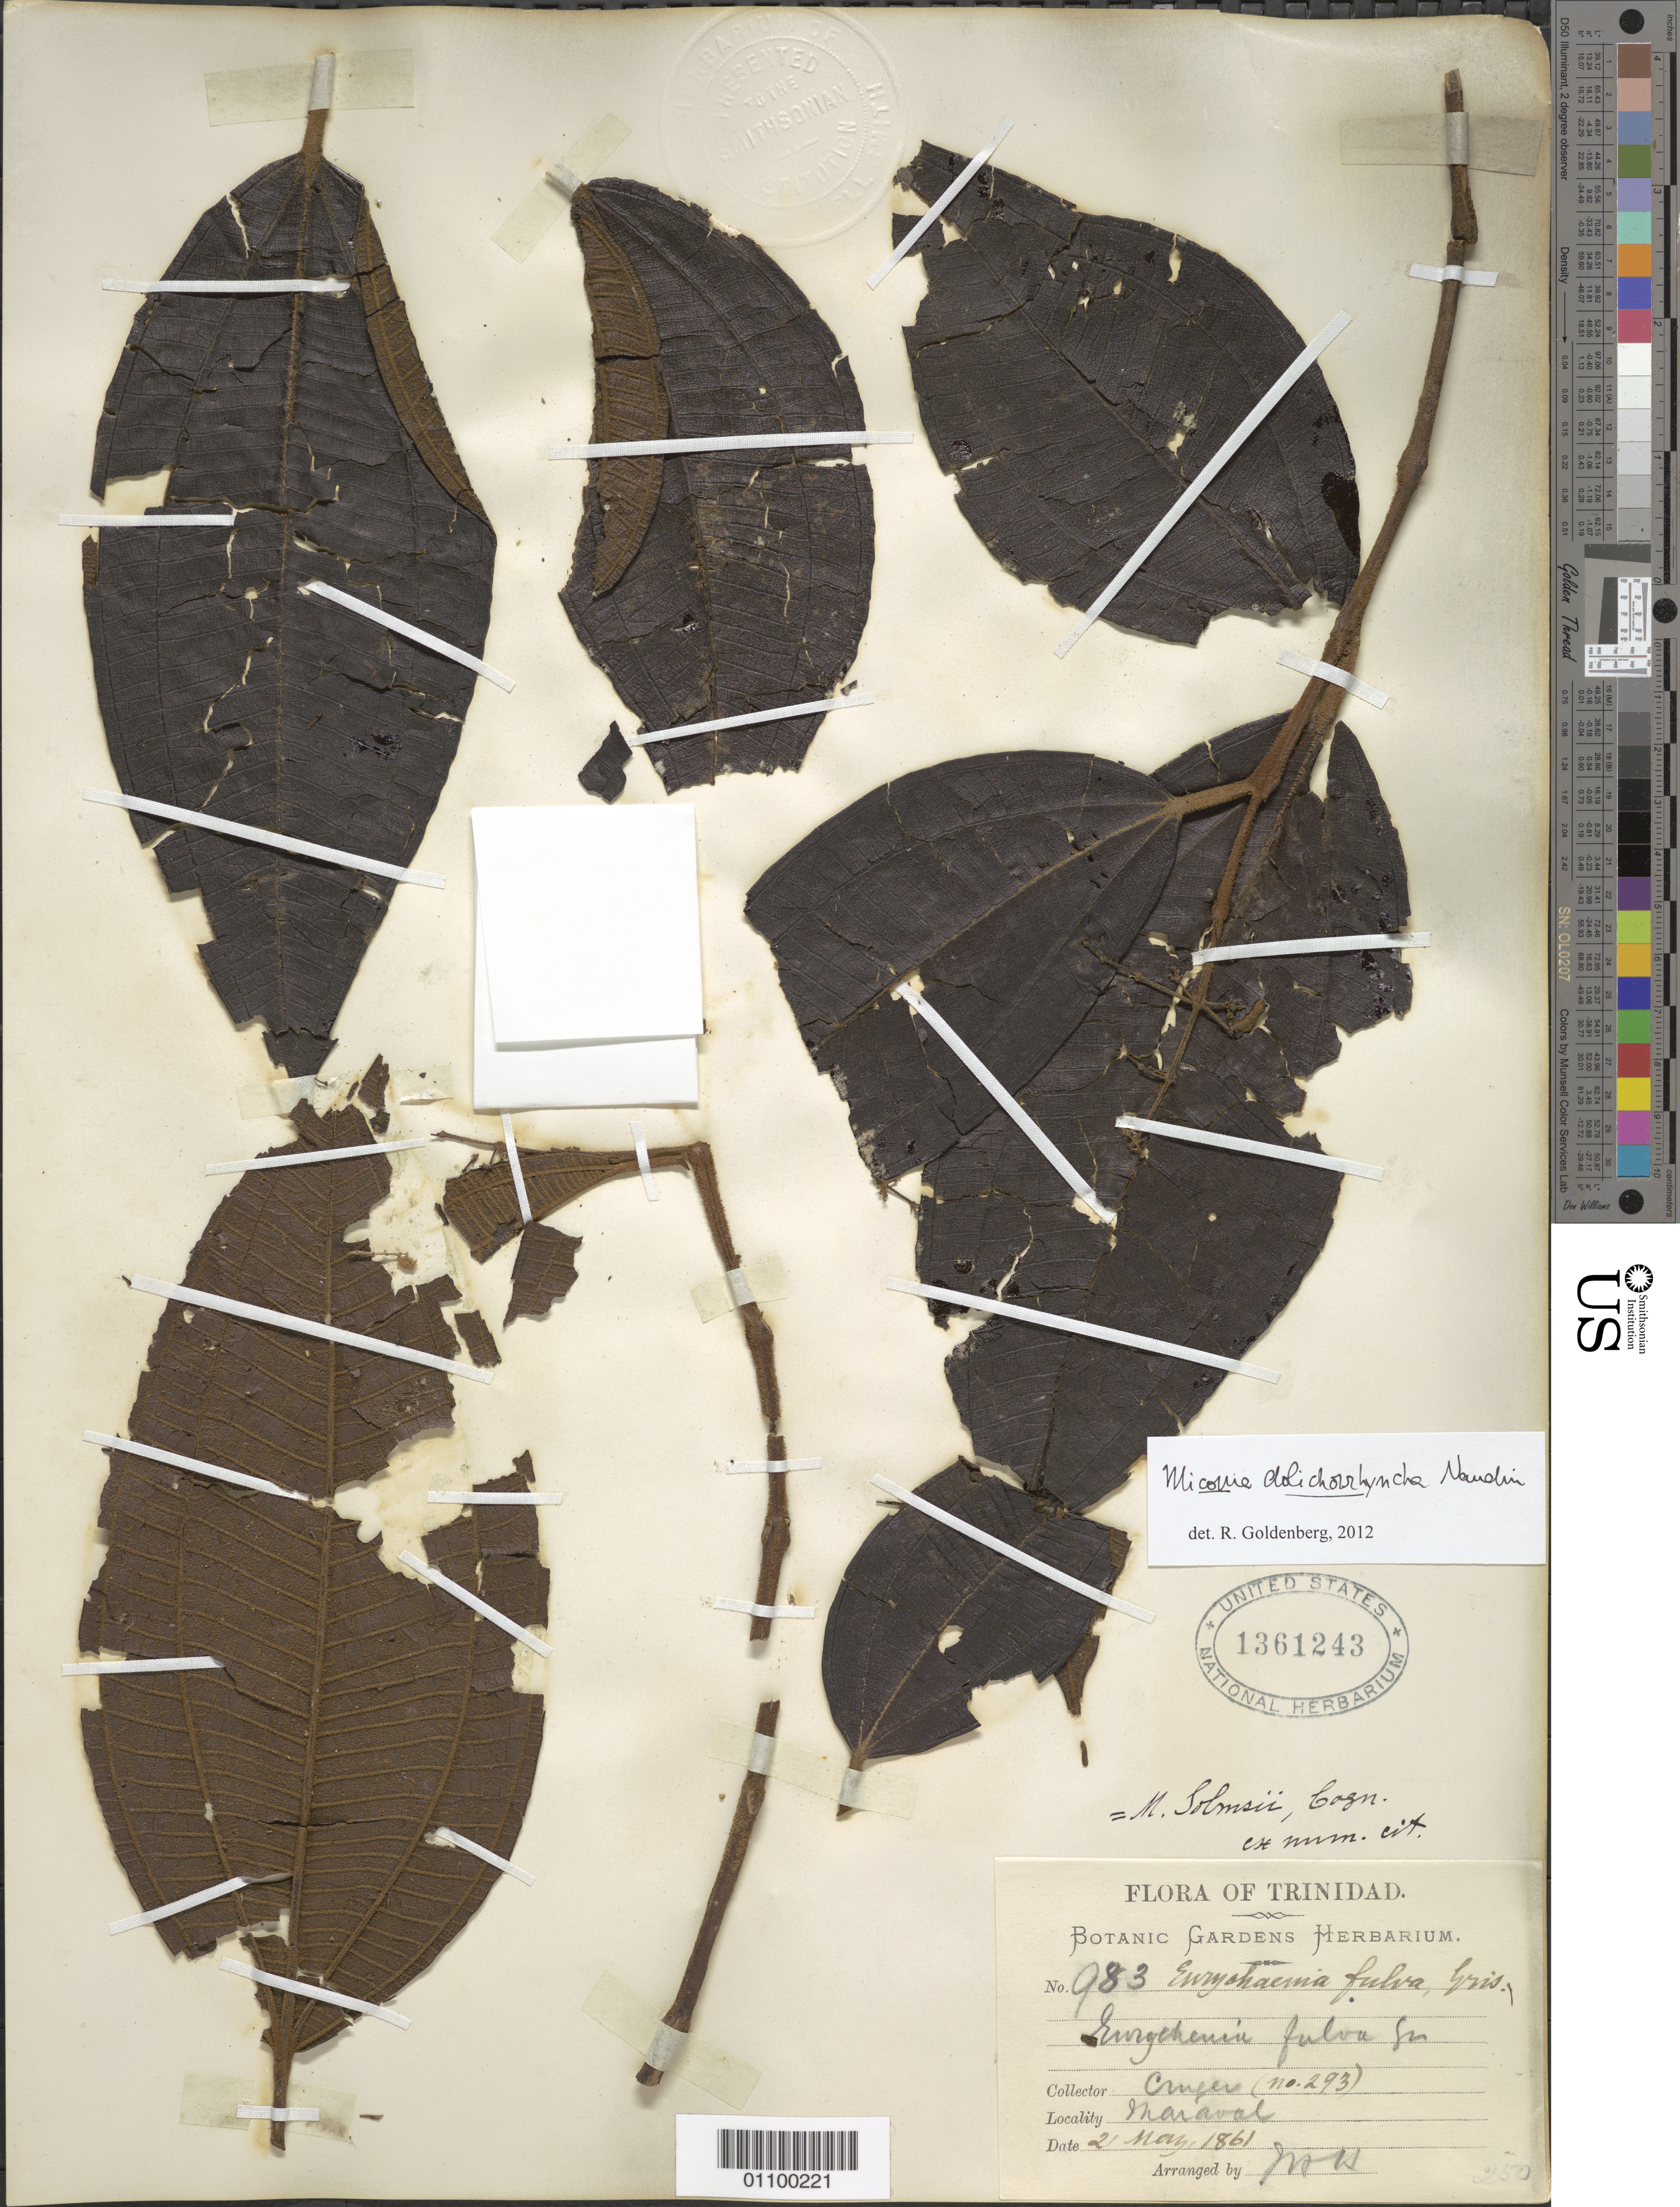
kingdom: Plantae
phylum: Tracheophyta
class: Magnoliopsida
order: Myrtales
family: Melastomataceae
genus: Miconia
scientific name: Miconia solmsii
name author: Cogn.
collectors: -. Cruger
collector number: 983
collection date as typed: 21 May 1861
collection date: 1861-05-21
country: Trinidad and Tobago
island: Trinidad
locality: Maraval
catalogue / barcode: US 1361243